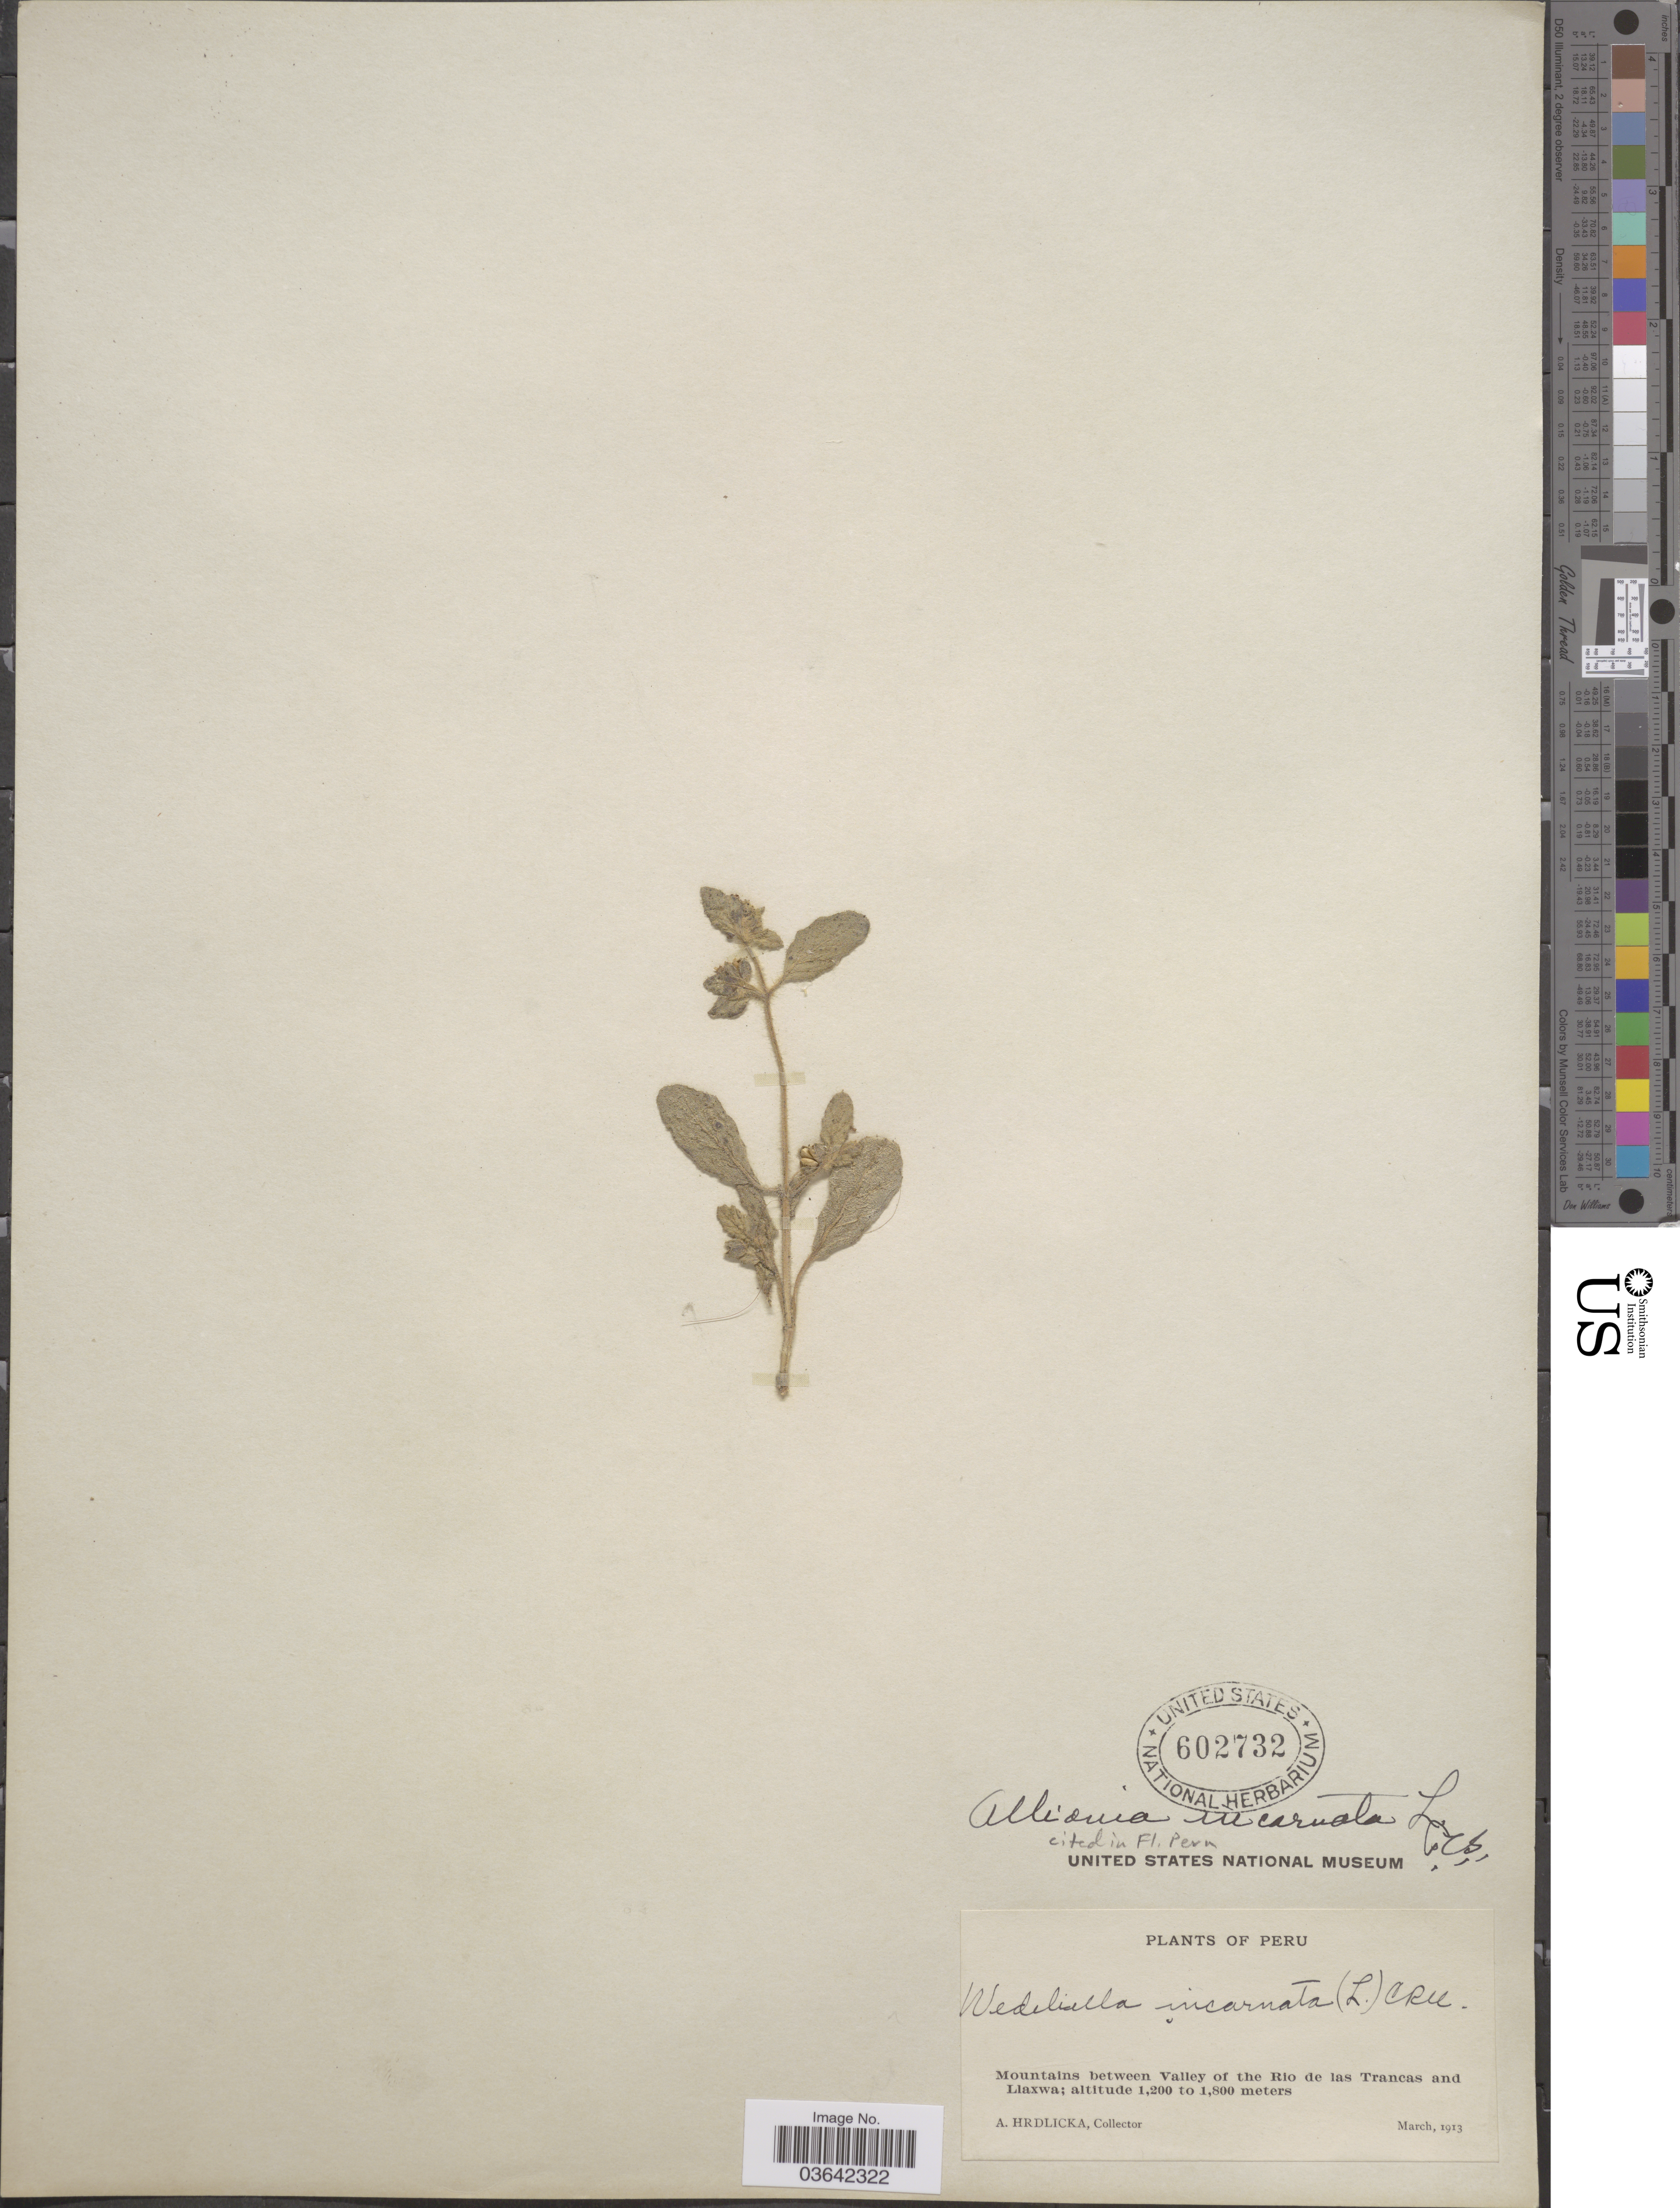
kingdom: Plantae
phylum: Tracheophyta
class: Magnoliopsida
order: Caryophyllales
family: Nyctaginaceae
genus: Allionia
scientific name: Allionia incarnata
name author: L.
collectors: A. Hrdlicka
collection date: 1913-03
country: Peru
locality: Mountains between Valley of the Rio de las Trancas and Llaxwa.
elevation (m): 1200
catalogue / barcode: US 602732